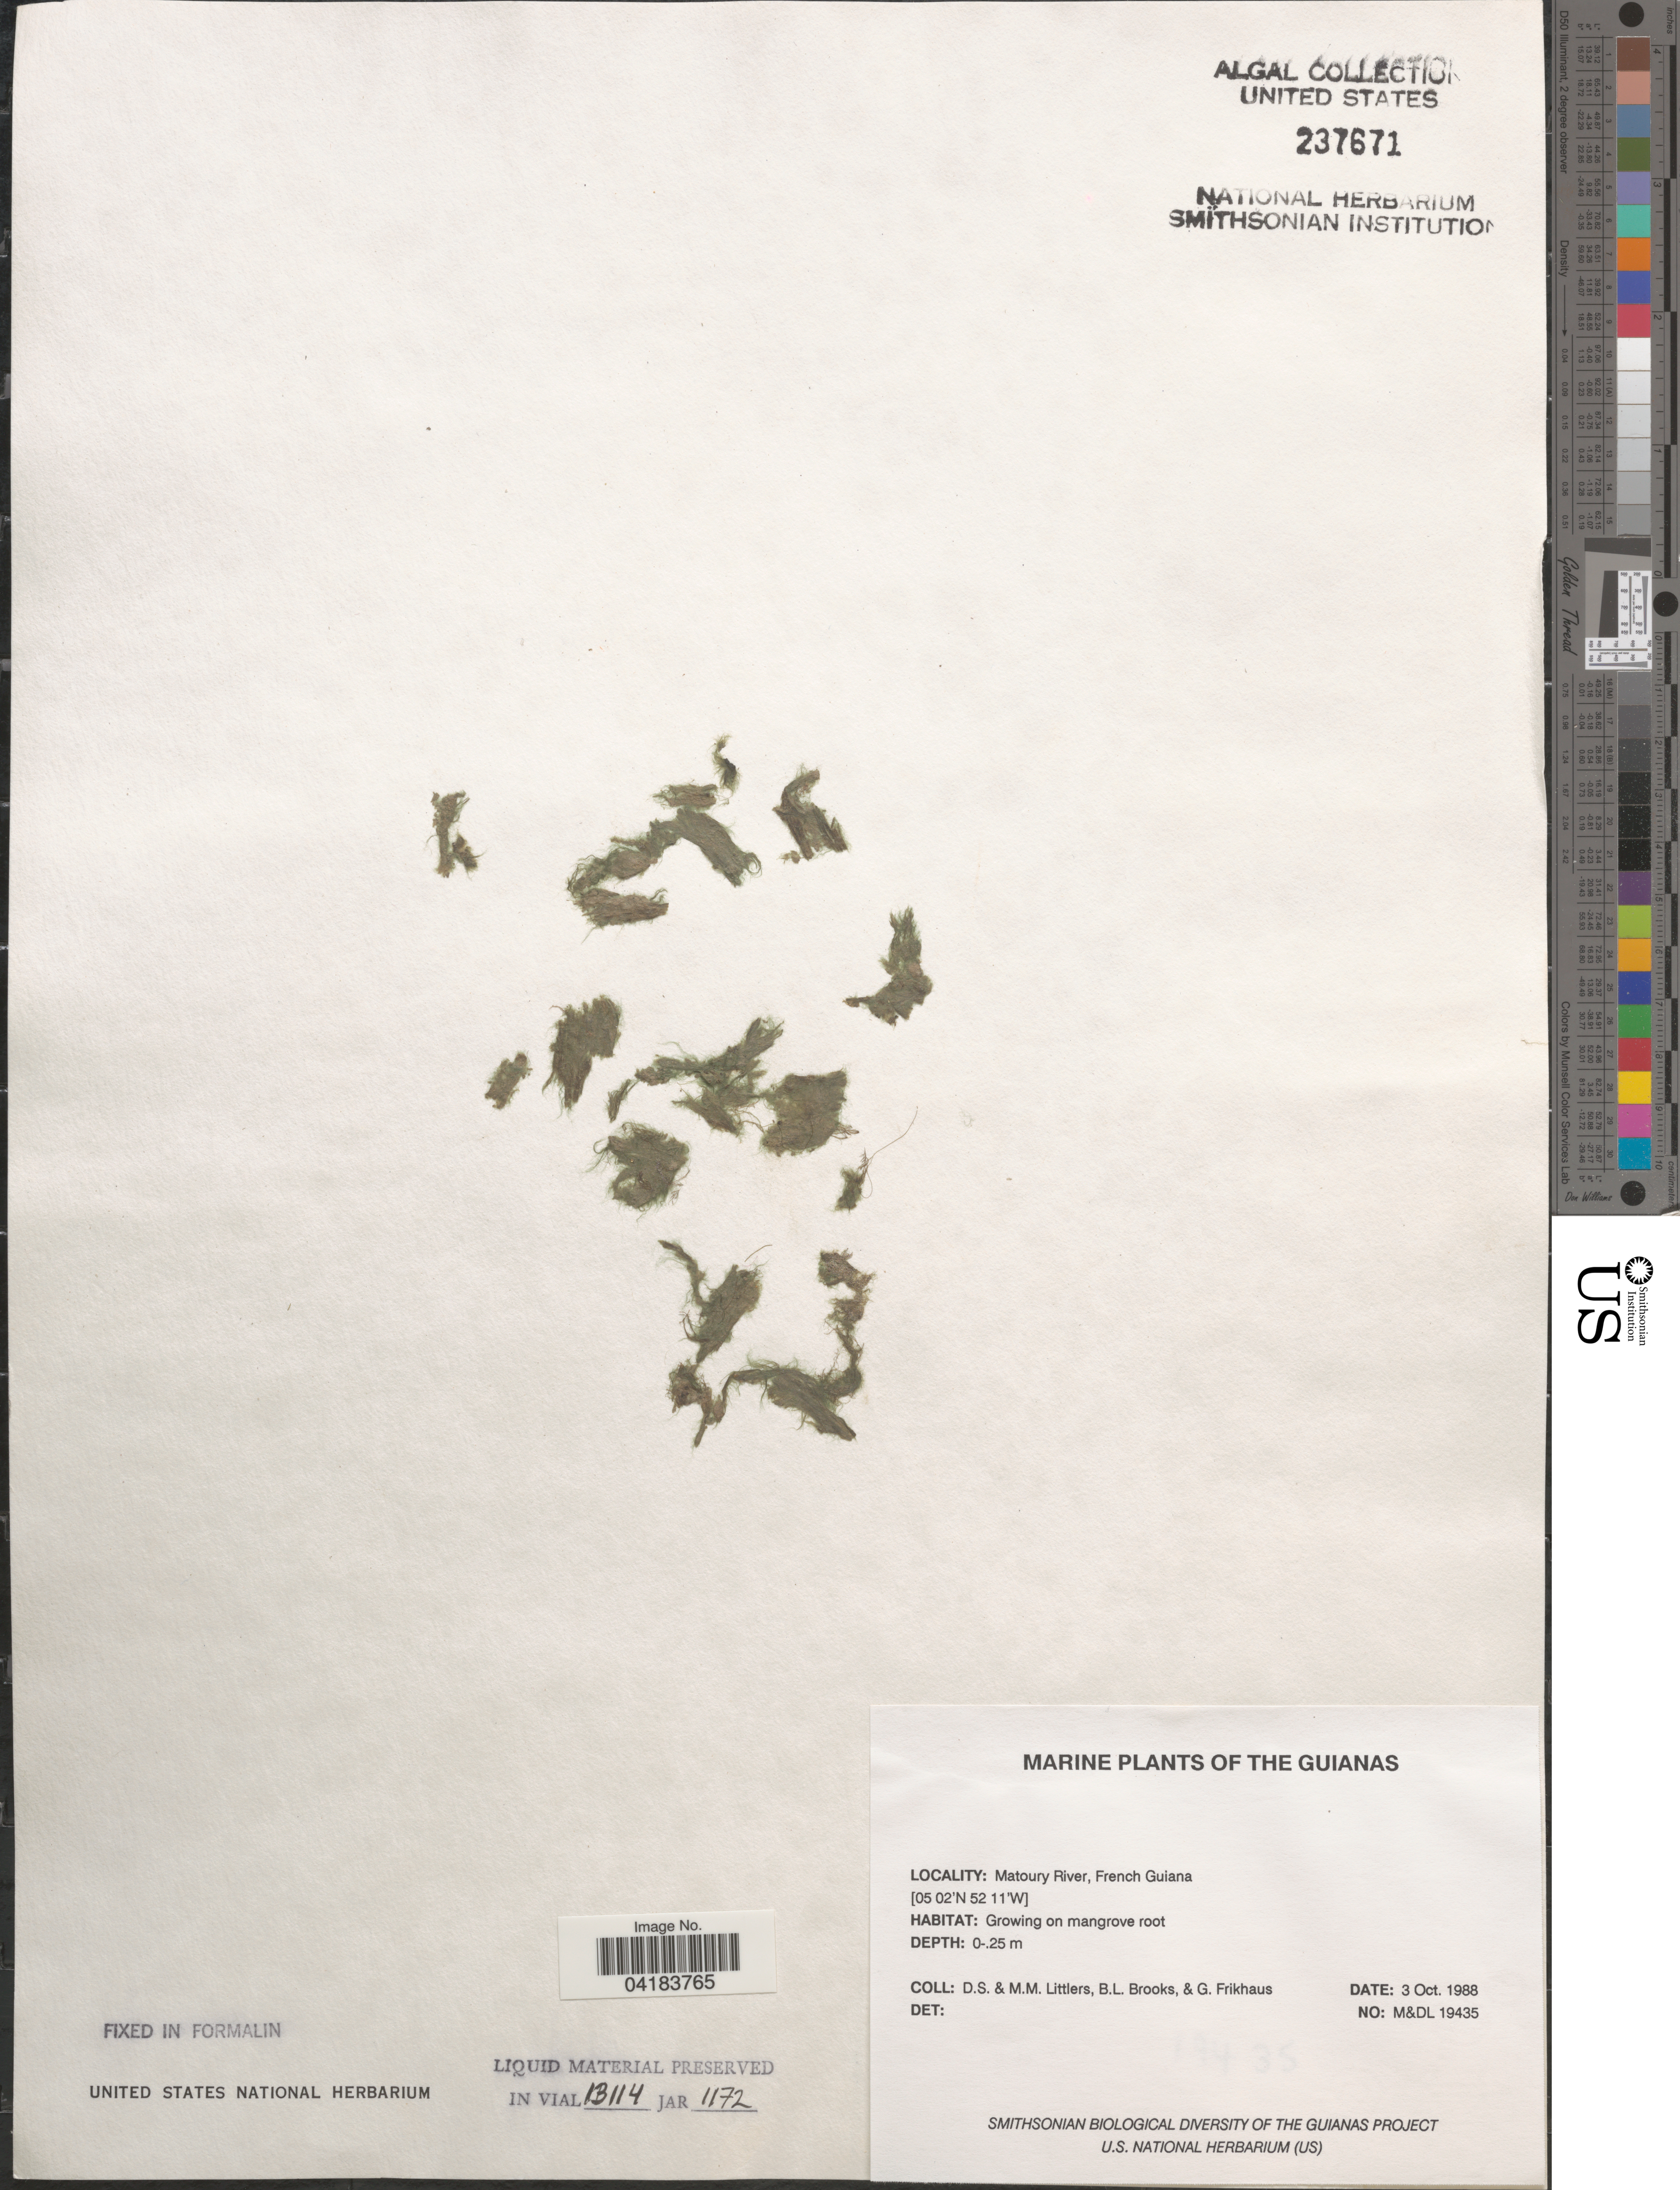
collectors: D. S. Littler, B. Brooks & G. Frikhaus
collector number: M&DL19435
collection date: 1988-10-03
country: French Guiana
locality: The Guianas. Matoury River.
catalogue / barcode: US 237671